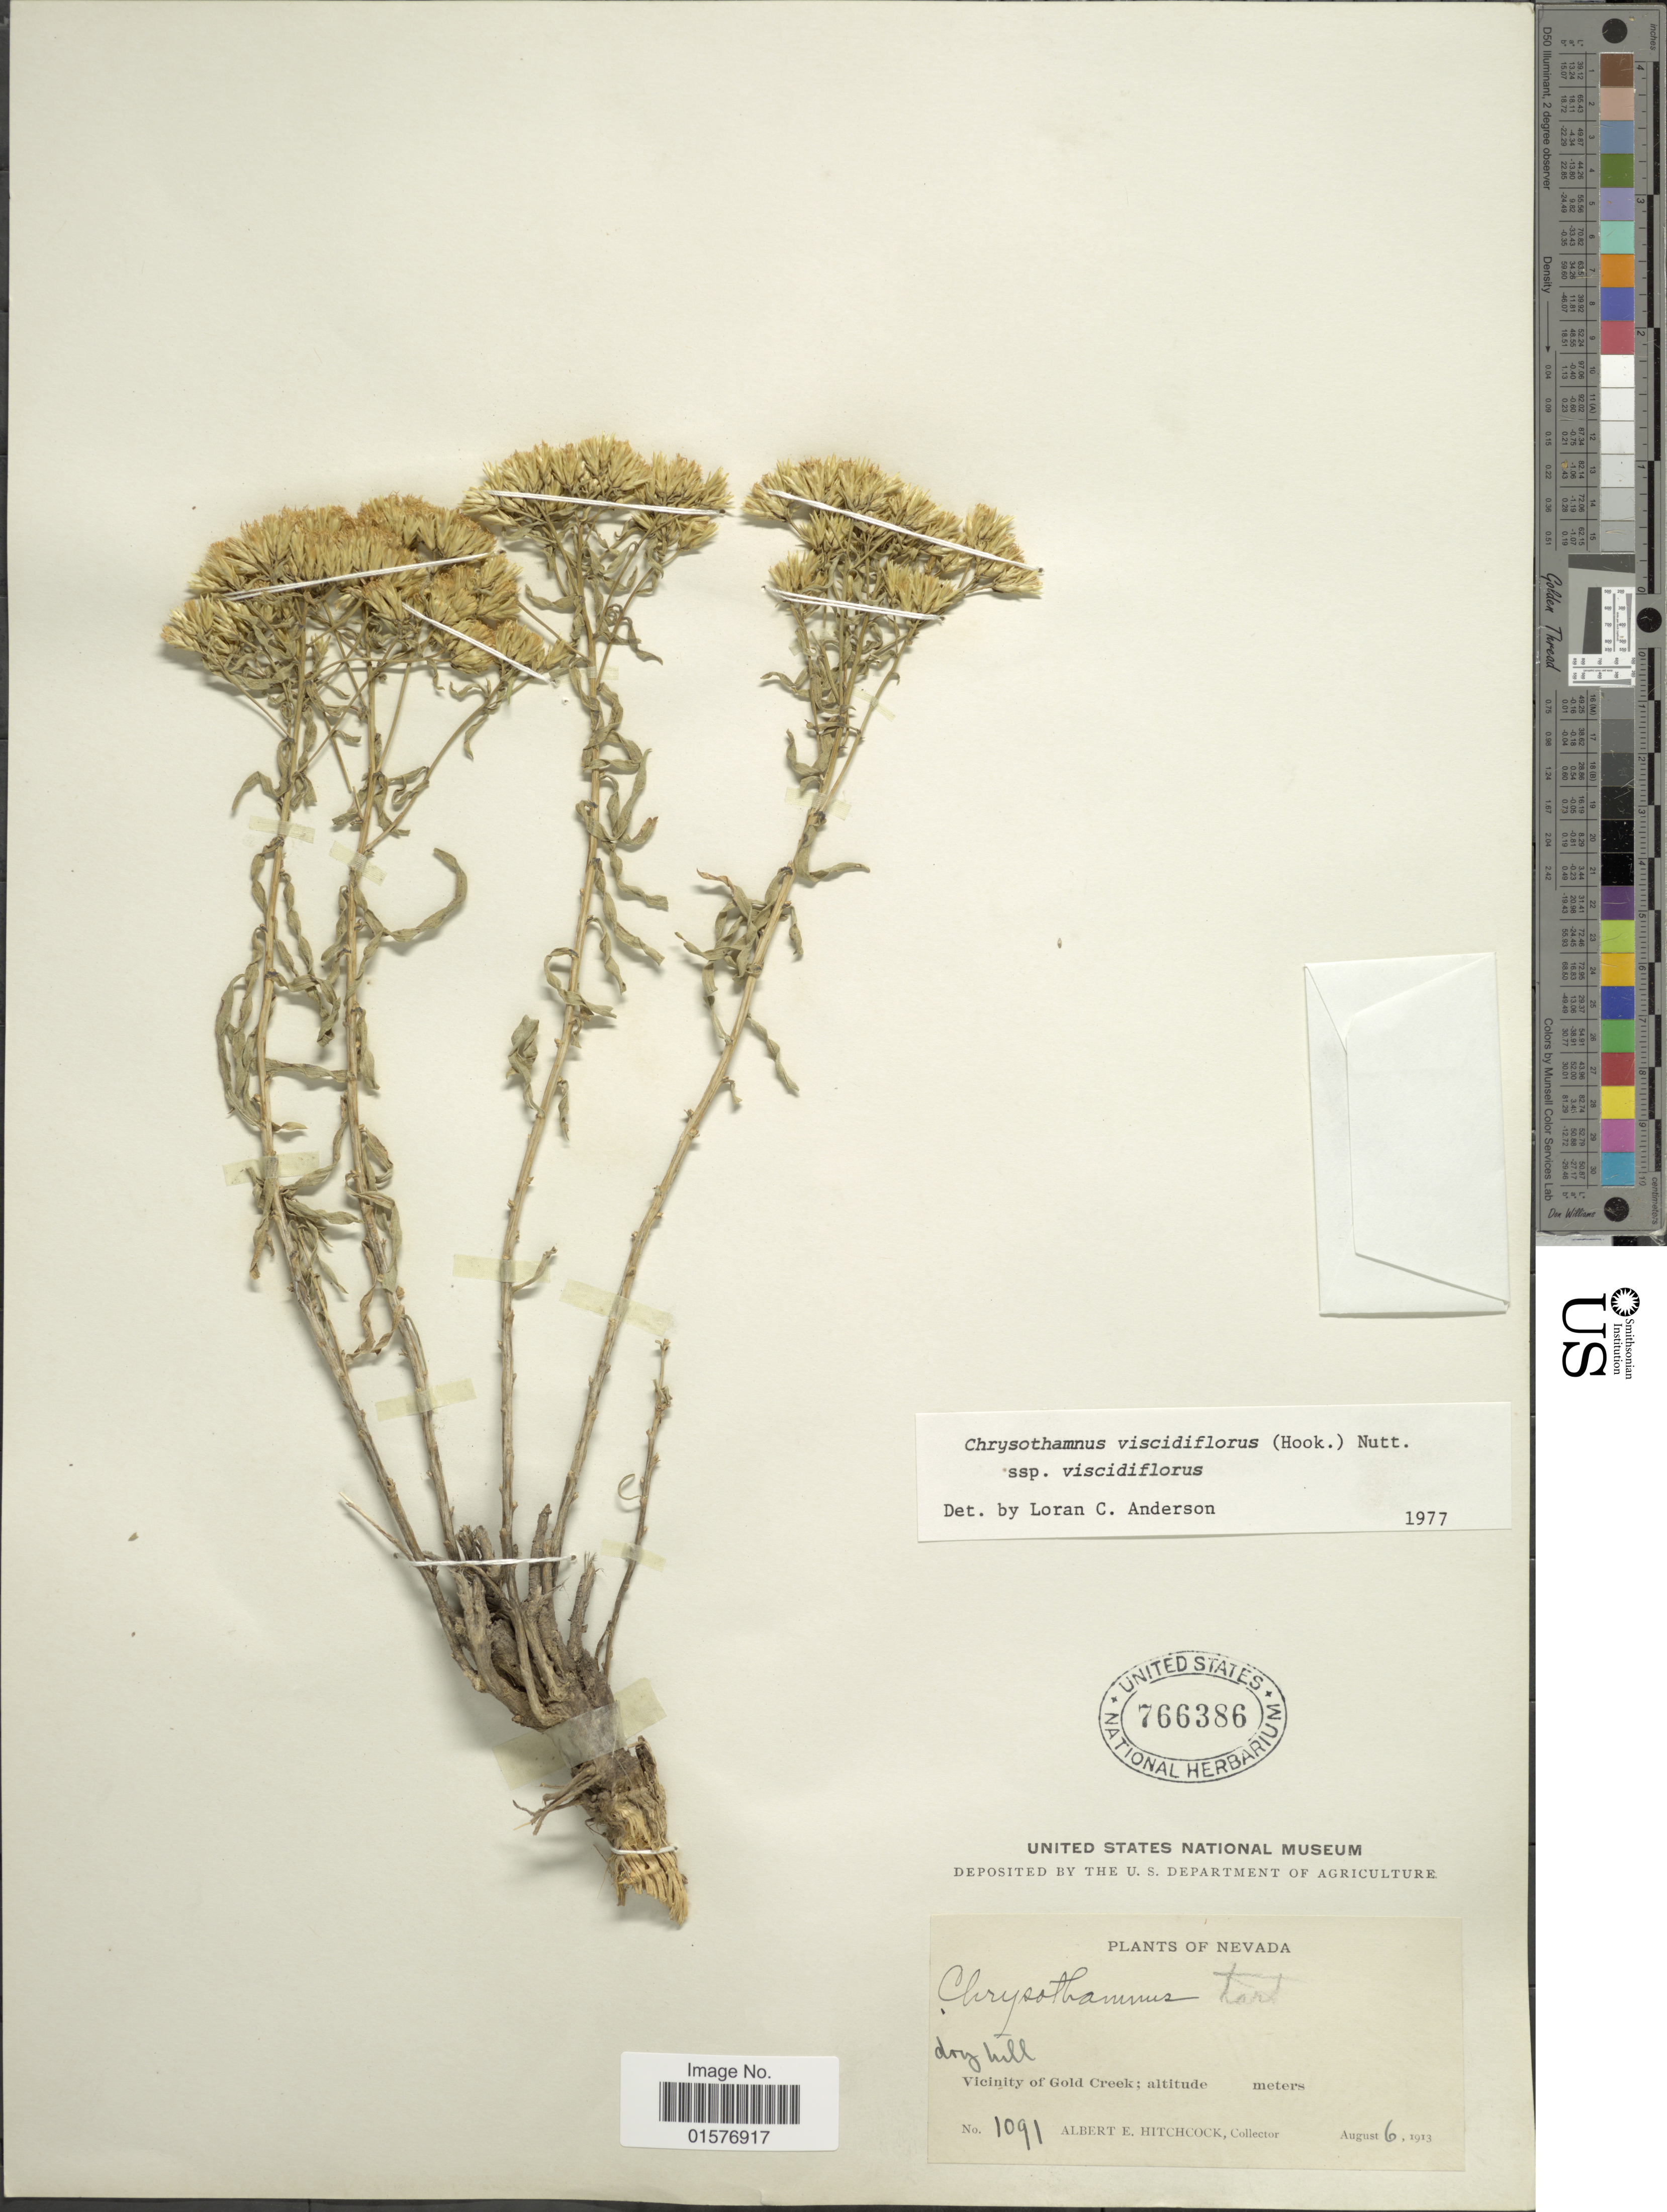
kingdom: Plantae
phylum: Tracheophyta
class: Magnoliopsida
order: Asterales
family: Asteraceae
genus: Chrysothamnus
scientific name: Chrysothamnus viscidiflorus subsp. viscidiflorus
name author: (Hook.) Nutt.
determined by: Urbatsch, Lowell E., Curator (LSU), Louisiana State University (UNITED STATES)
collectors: A. Hitchcock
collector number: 1091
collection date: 1913-08-06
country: United States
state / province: Nevada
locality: Dry hill, Vicinity of Gold Creek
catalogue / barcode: US 766386